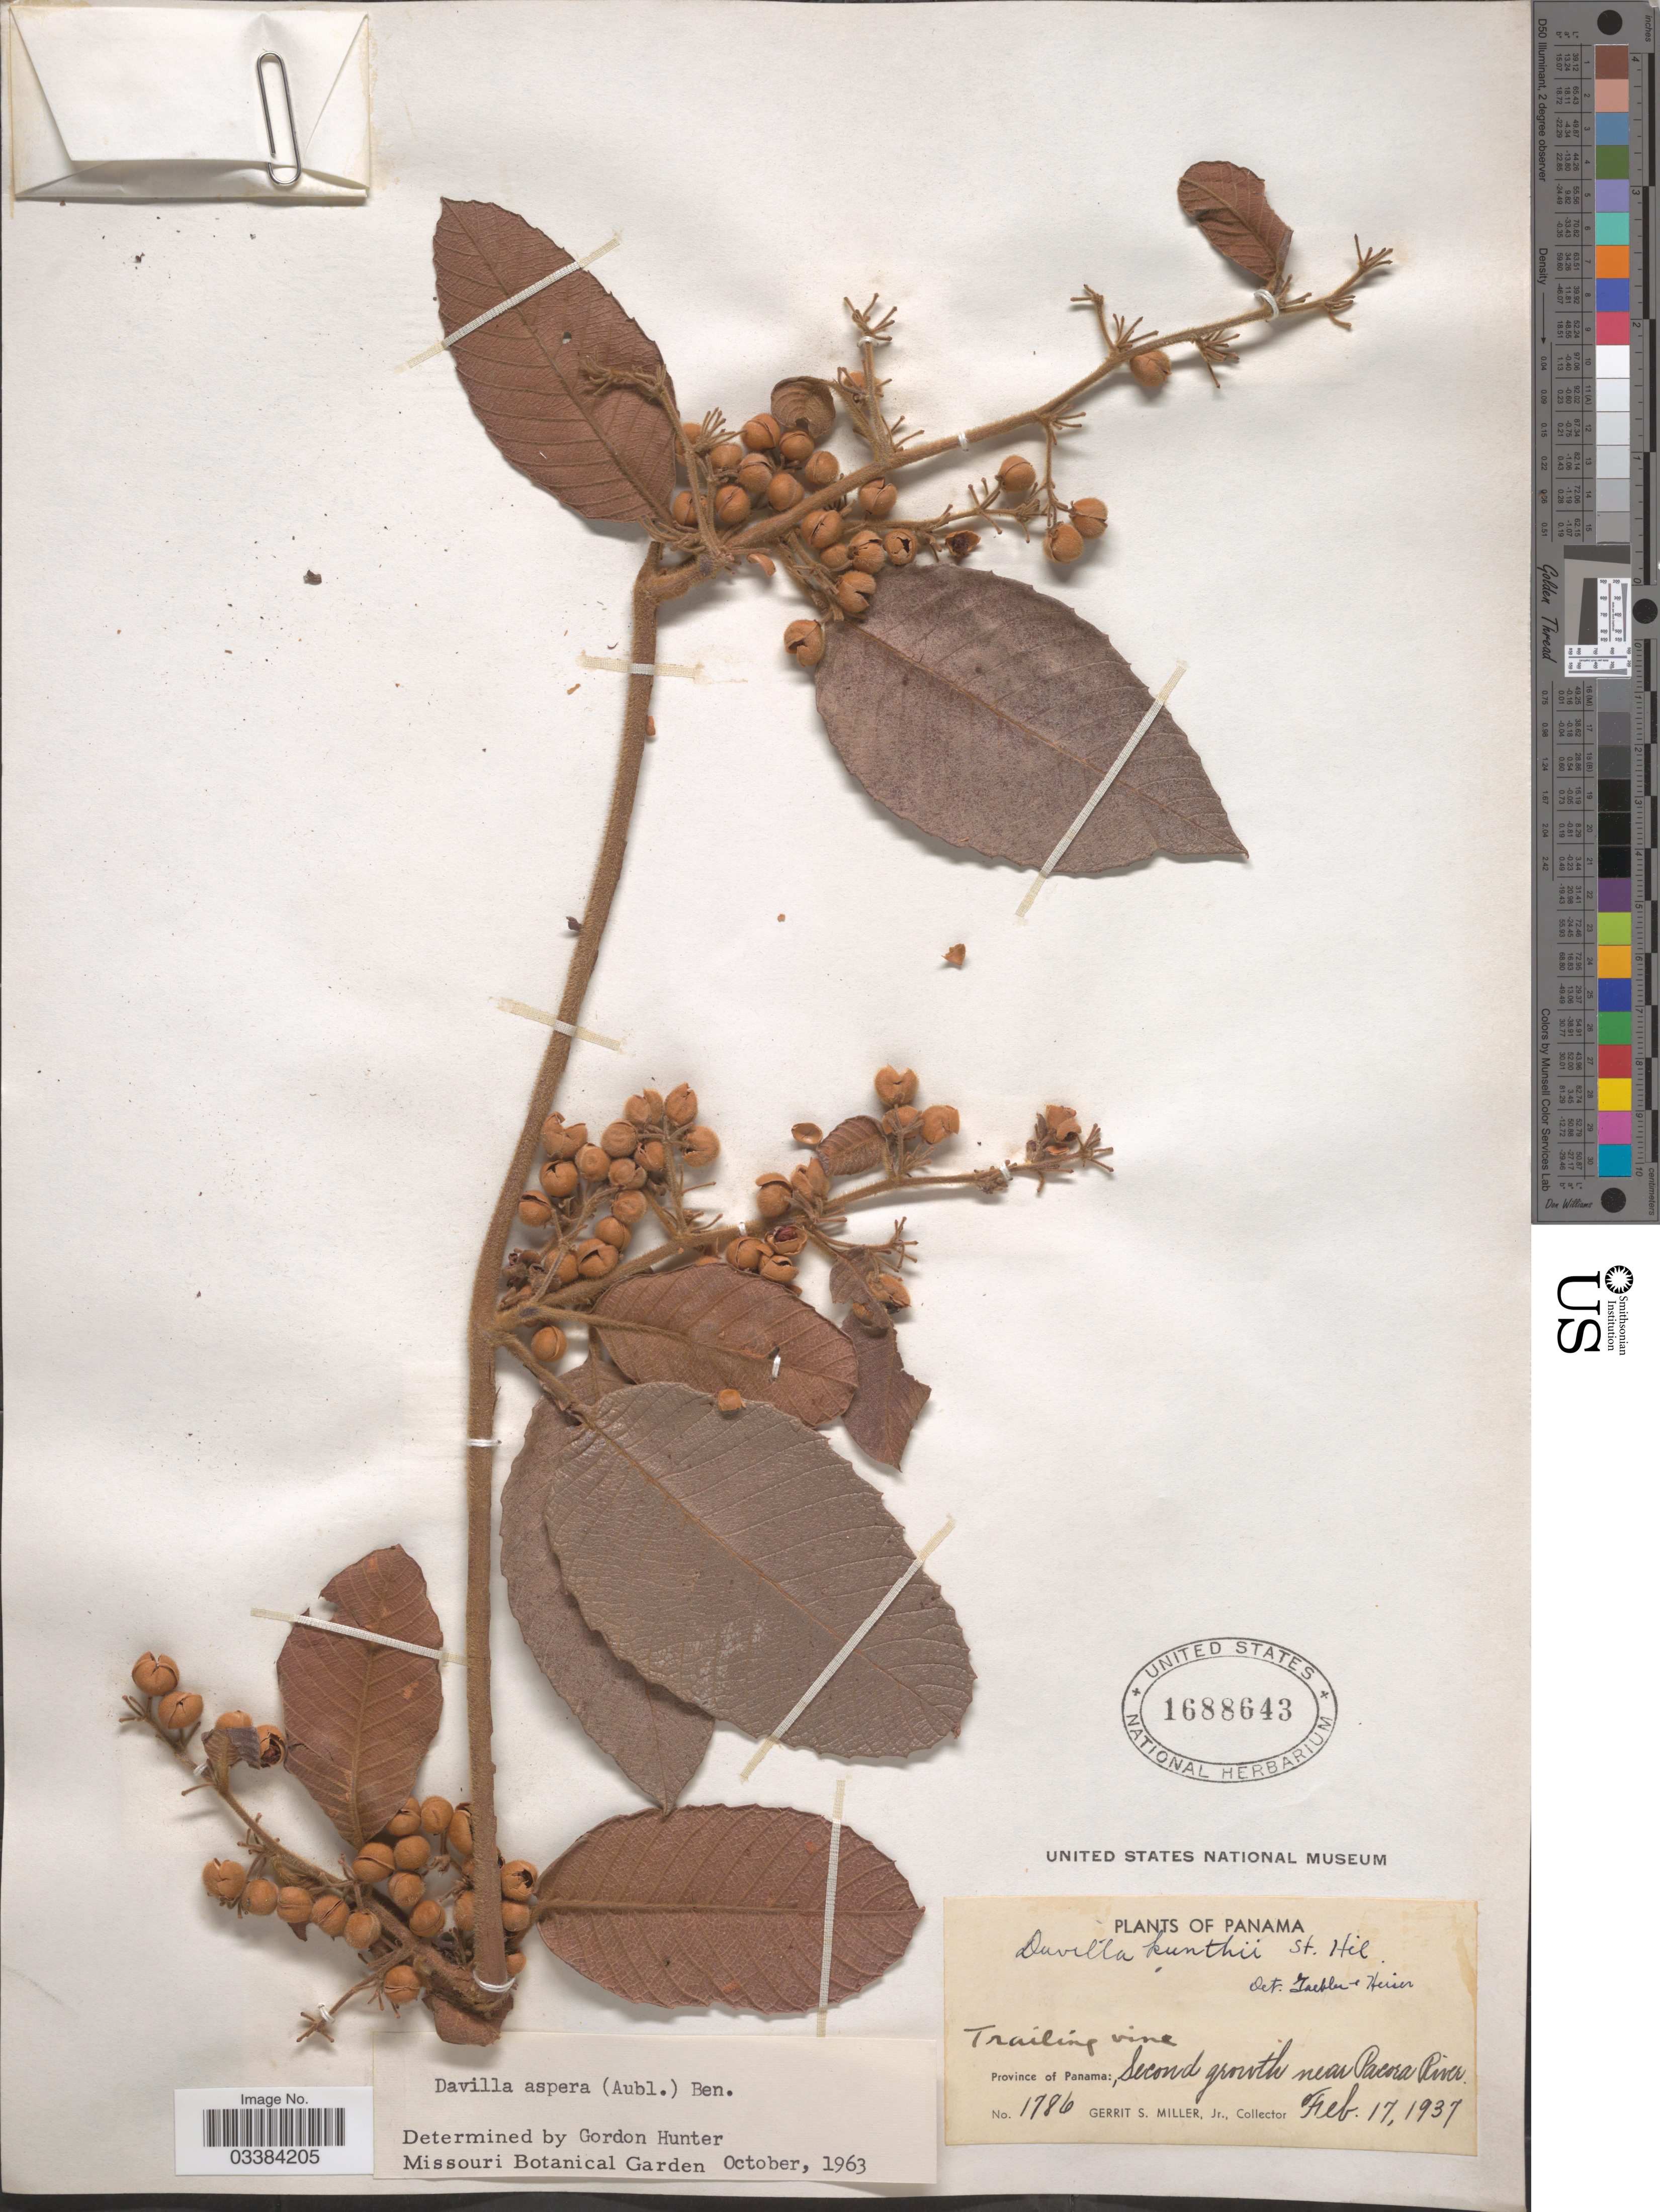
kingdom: Plantae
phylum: Tracheophyta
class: Magnoliopsida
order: Dilleniales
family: Dilleniaceae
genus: Davilla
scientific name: Davilla kunthii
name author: A. St.-Hil.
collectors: G. S. Miller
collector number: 1786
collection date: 1937-02-17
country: Panama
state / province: Panamá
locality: Second growth near Pacora River.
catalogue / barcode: US 1688643